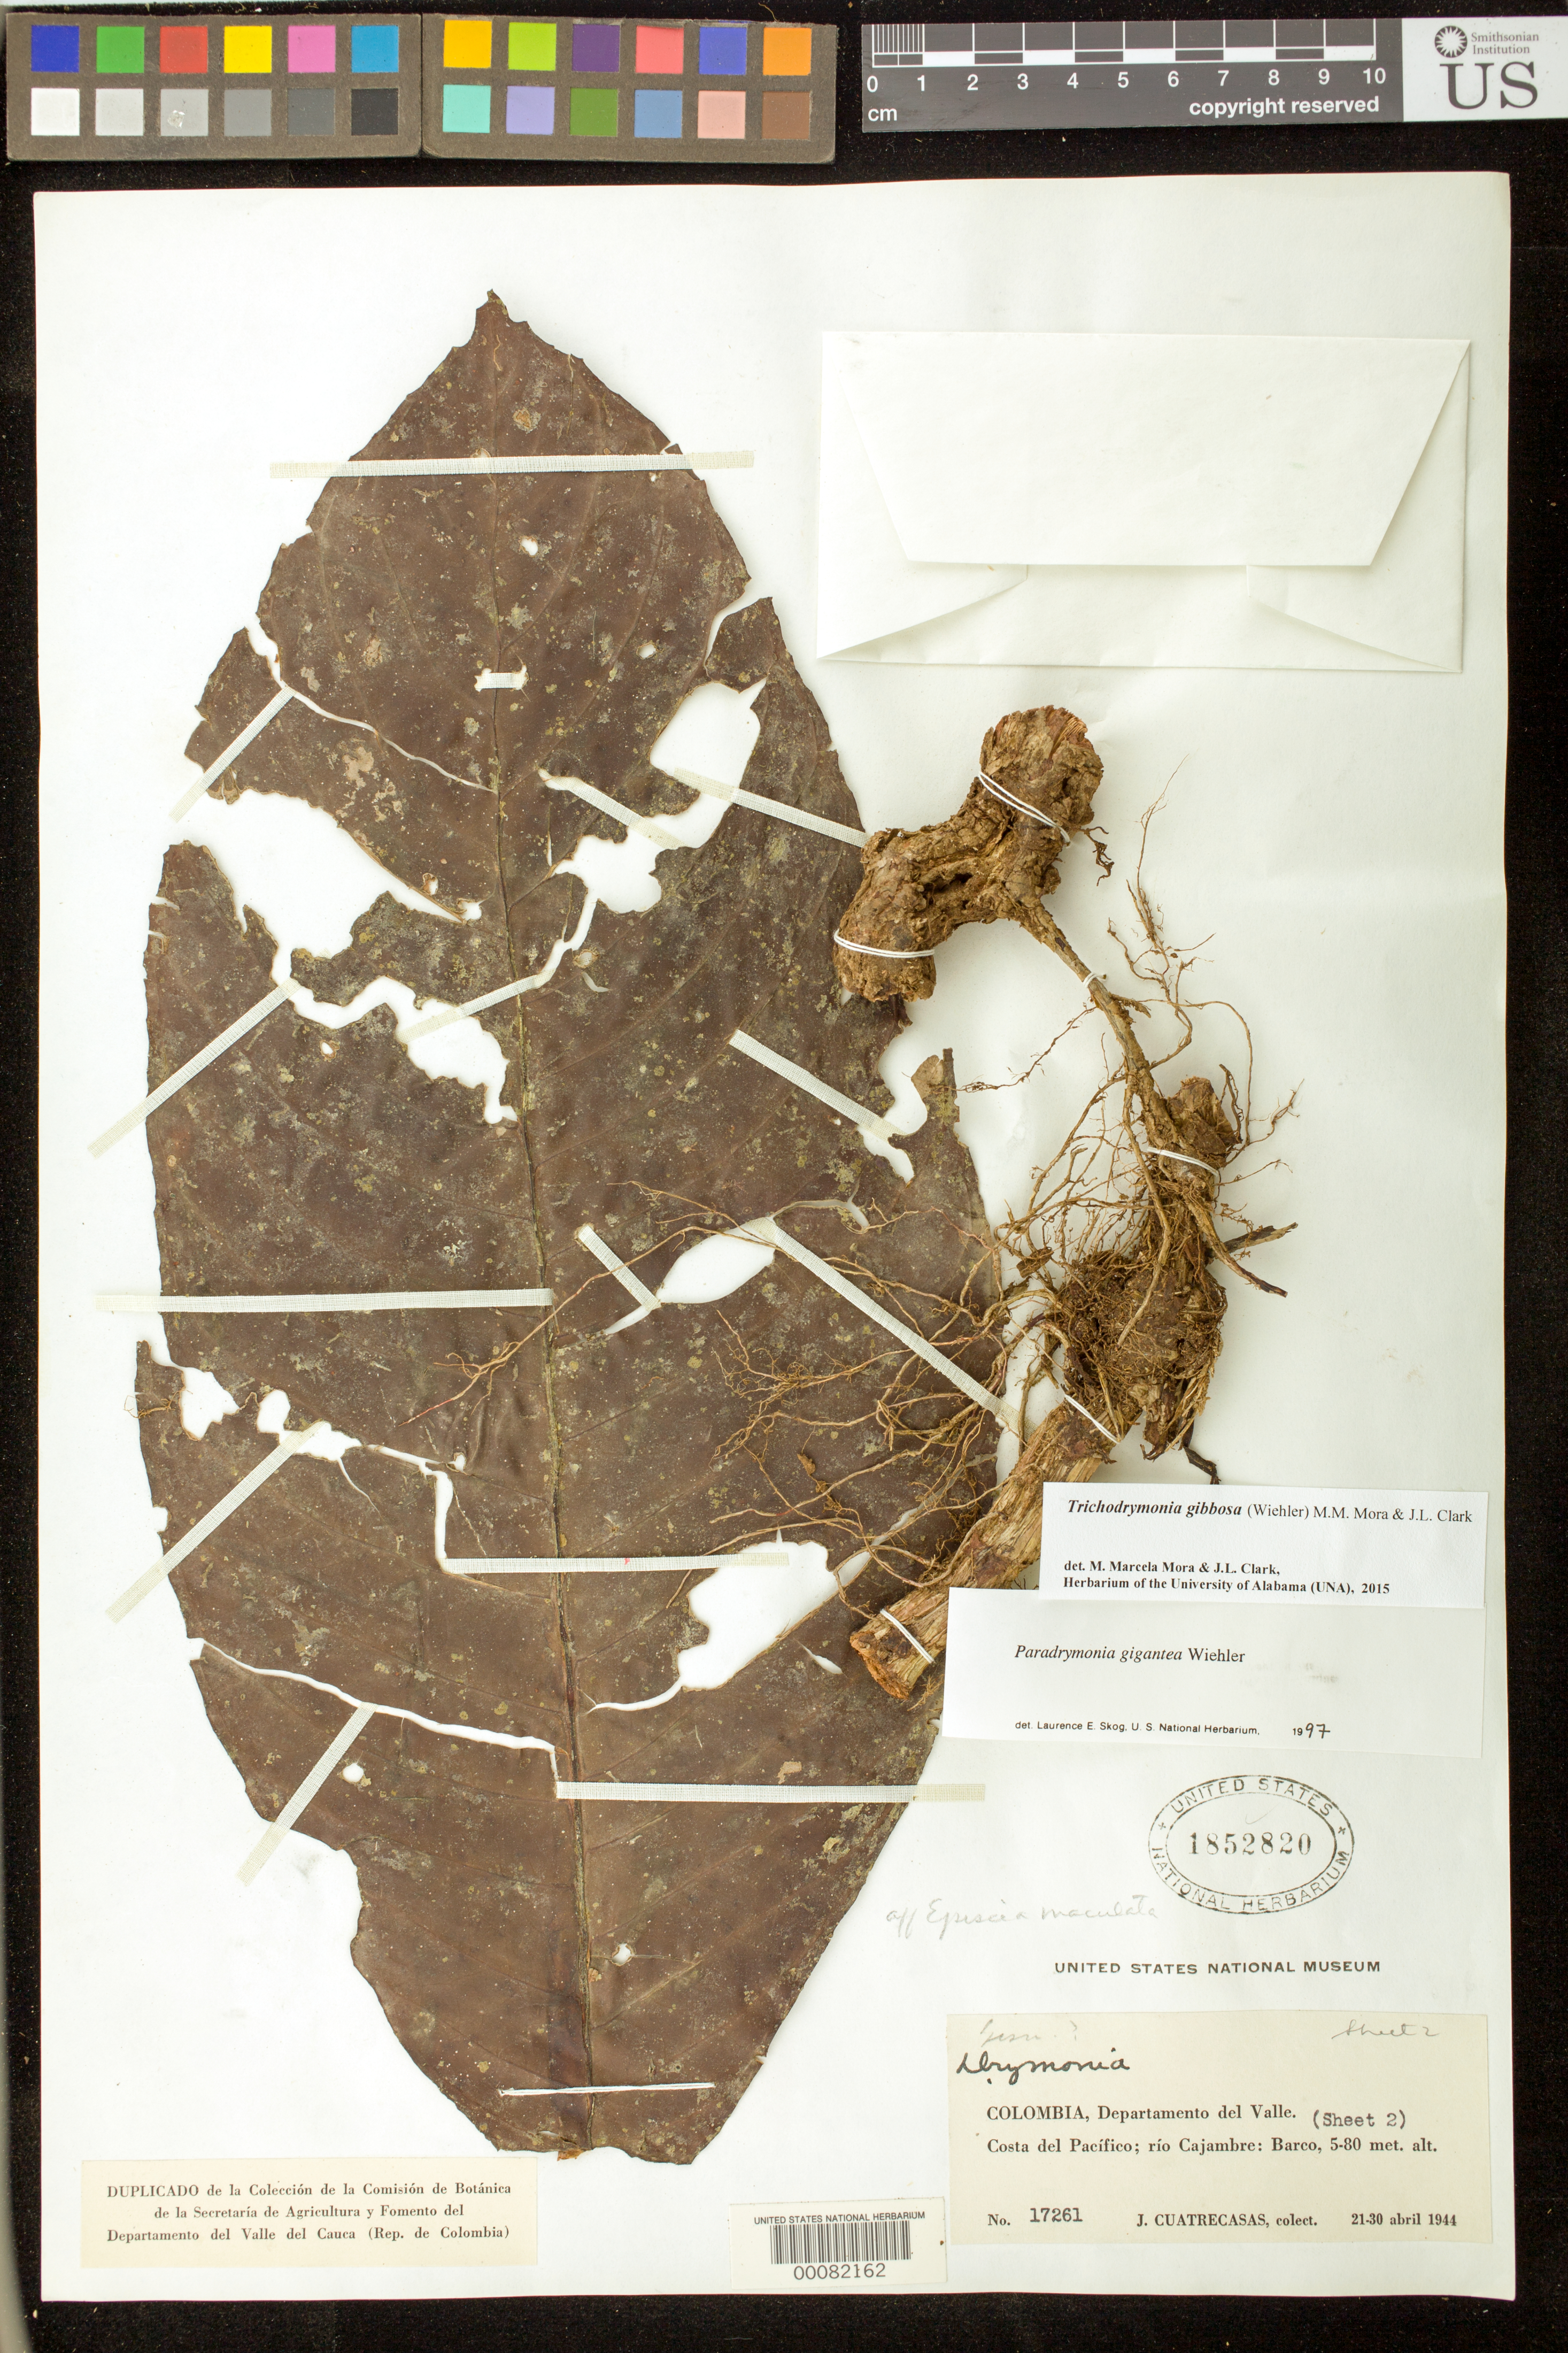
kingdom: Plantae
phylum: Tracheophyta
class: Magnoliopsida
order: Lamiales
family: Gesneriaceae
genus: Trichodrymonia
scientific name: Trichodrymonia gibbosa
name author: (Wiehler) M.M. Mora & J.L. Clark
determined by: Mora, M. M.; Clark, J. L.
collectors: J. Cuatrecasas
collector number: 17261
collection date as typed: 21-30 Apr 1944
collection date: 1944-04-21/1944-04-30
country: Colombia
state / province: Valle del Cauca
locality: Costa del Pacífico; río Cajambre: Barco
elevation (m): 5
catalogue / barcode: US 1852820